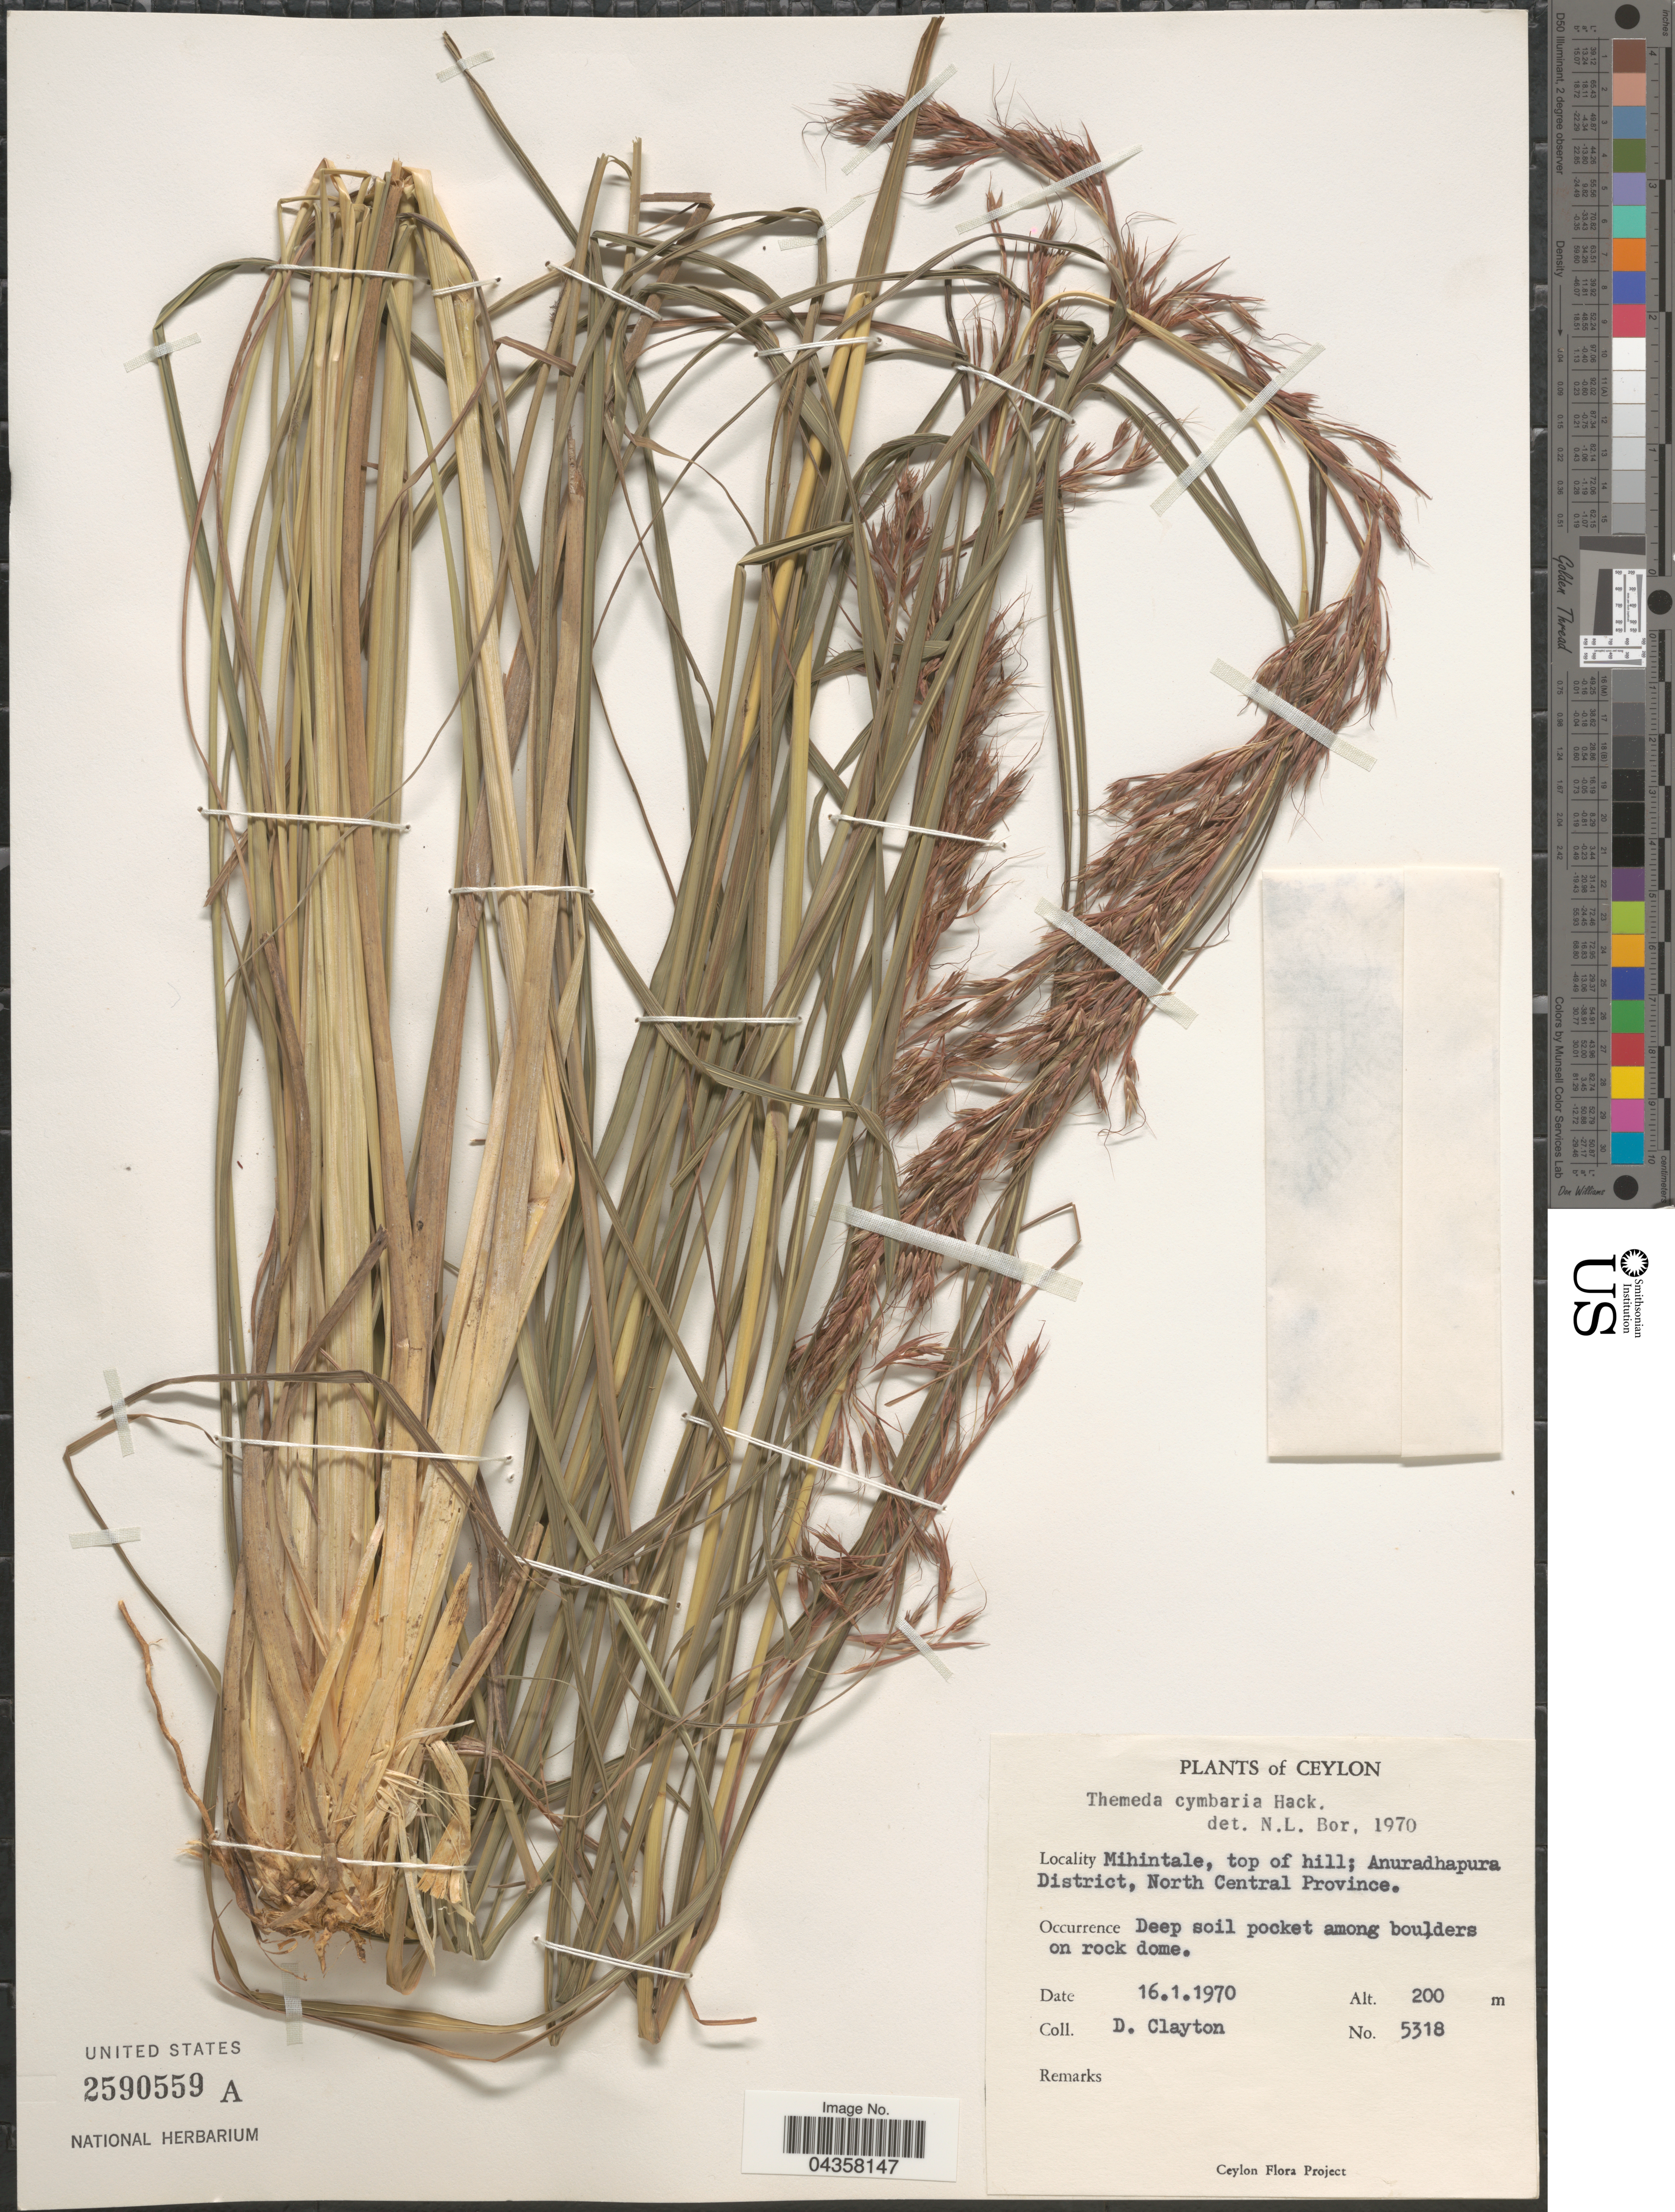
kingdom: Plantae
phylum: Tracheophyta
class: Liliopsida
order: Poales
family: Poaceae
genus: Themeda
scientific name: Themeda cymbaria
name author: Hack.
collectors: D. Clayton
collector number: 5318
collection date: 1970-01-16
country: Sri Lanka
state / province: North Central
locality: Ceylon. Mihintale, top of hill; Anuradhapura District.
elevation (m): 200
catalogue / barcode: US 2590559A